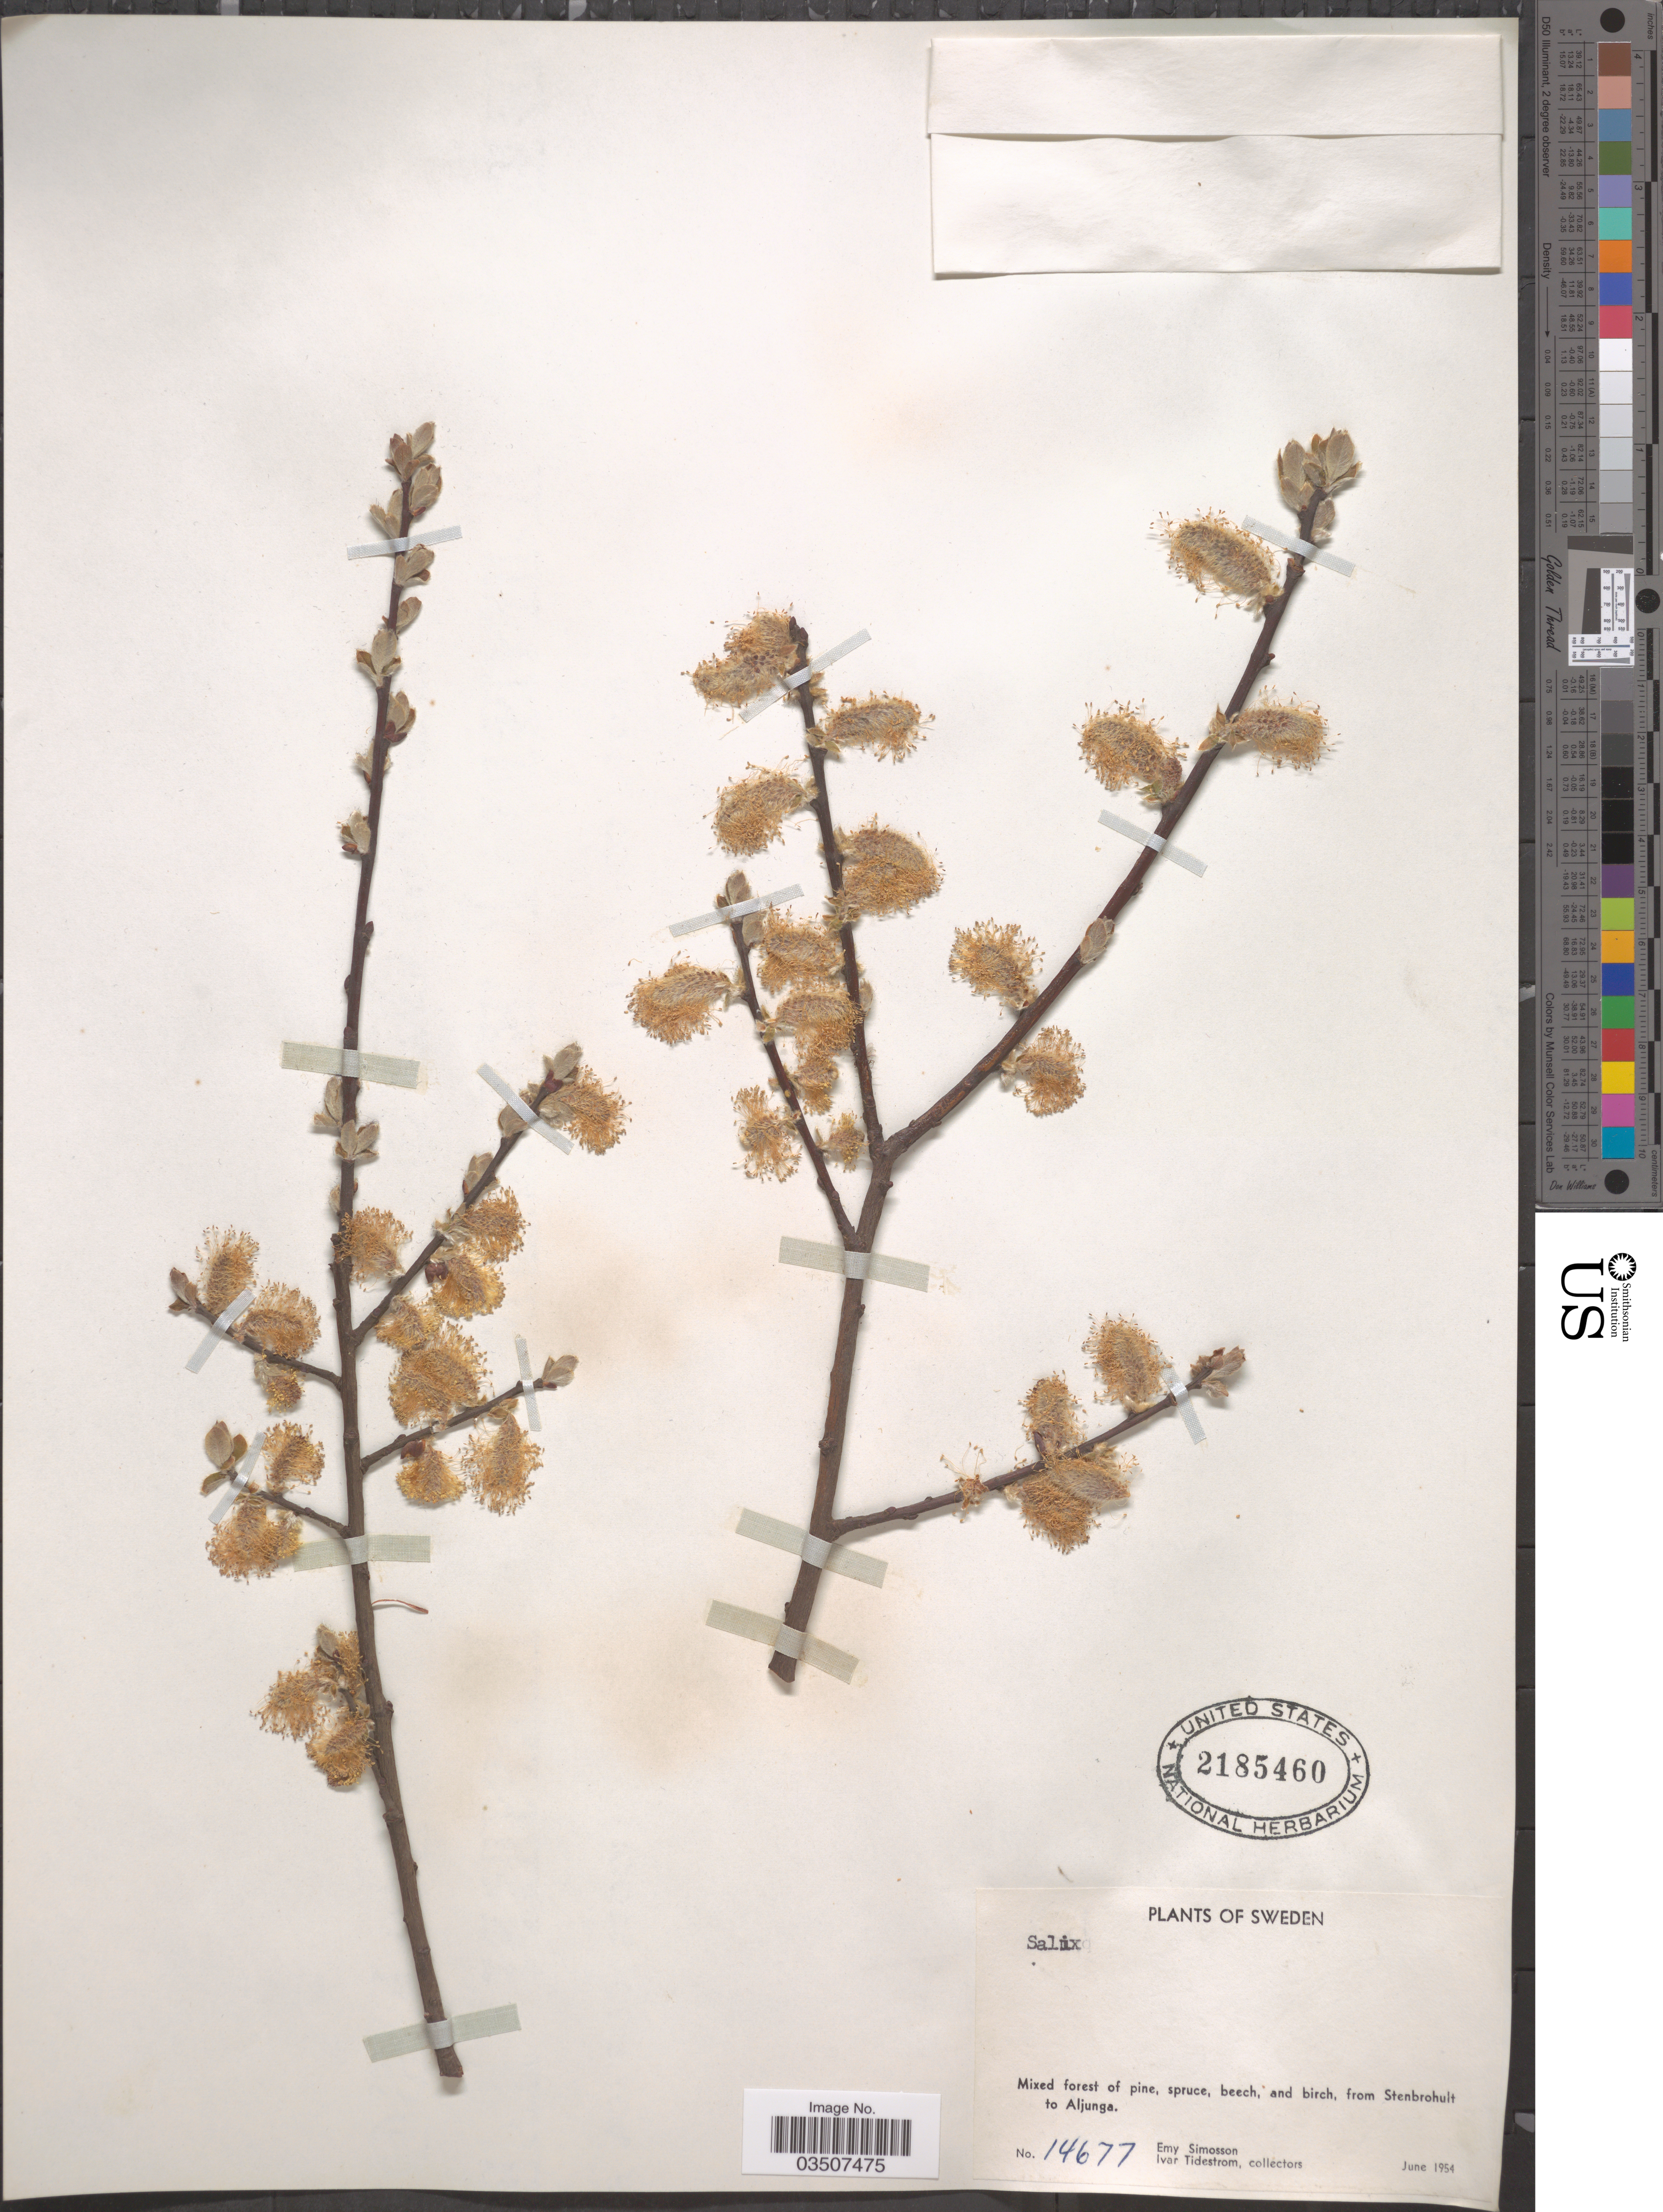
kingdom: Plantae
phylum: Tracheophyta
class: Magnoliopsida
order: Malpighiales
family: Salicaceae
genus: Salix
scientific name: Salix cordata x S. sericea Marshall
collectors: E. Simosson & I. F. Tidestrom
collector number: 14677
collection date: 1954-06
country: Sweden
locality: Mixed forest of pine, spruce, beech, and birch, from Stenbrohult to Aljunga.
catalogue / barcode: US 2185460